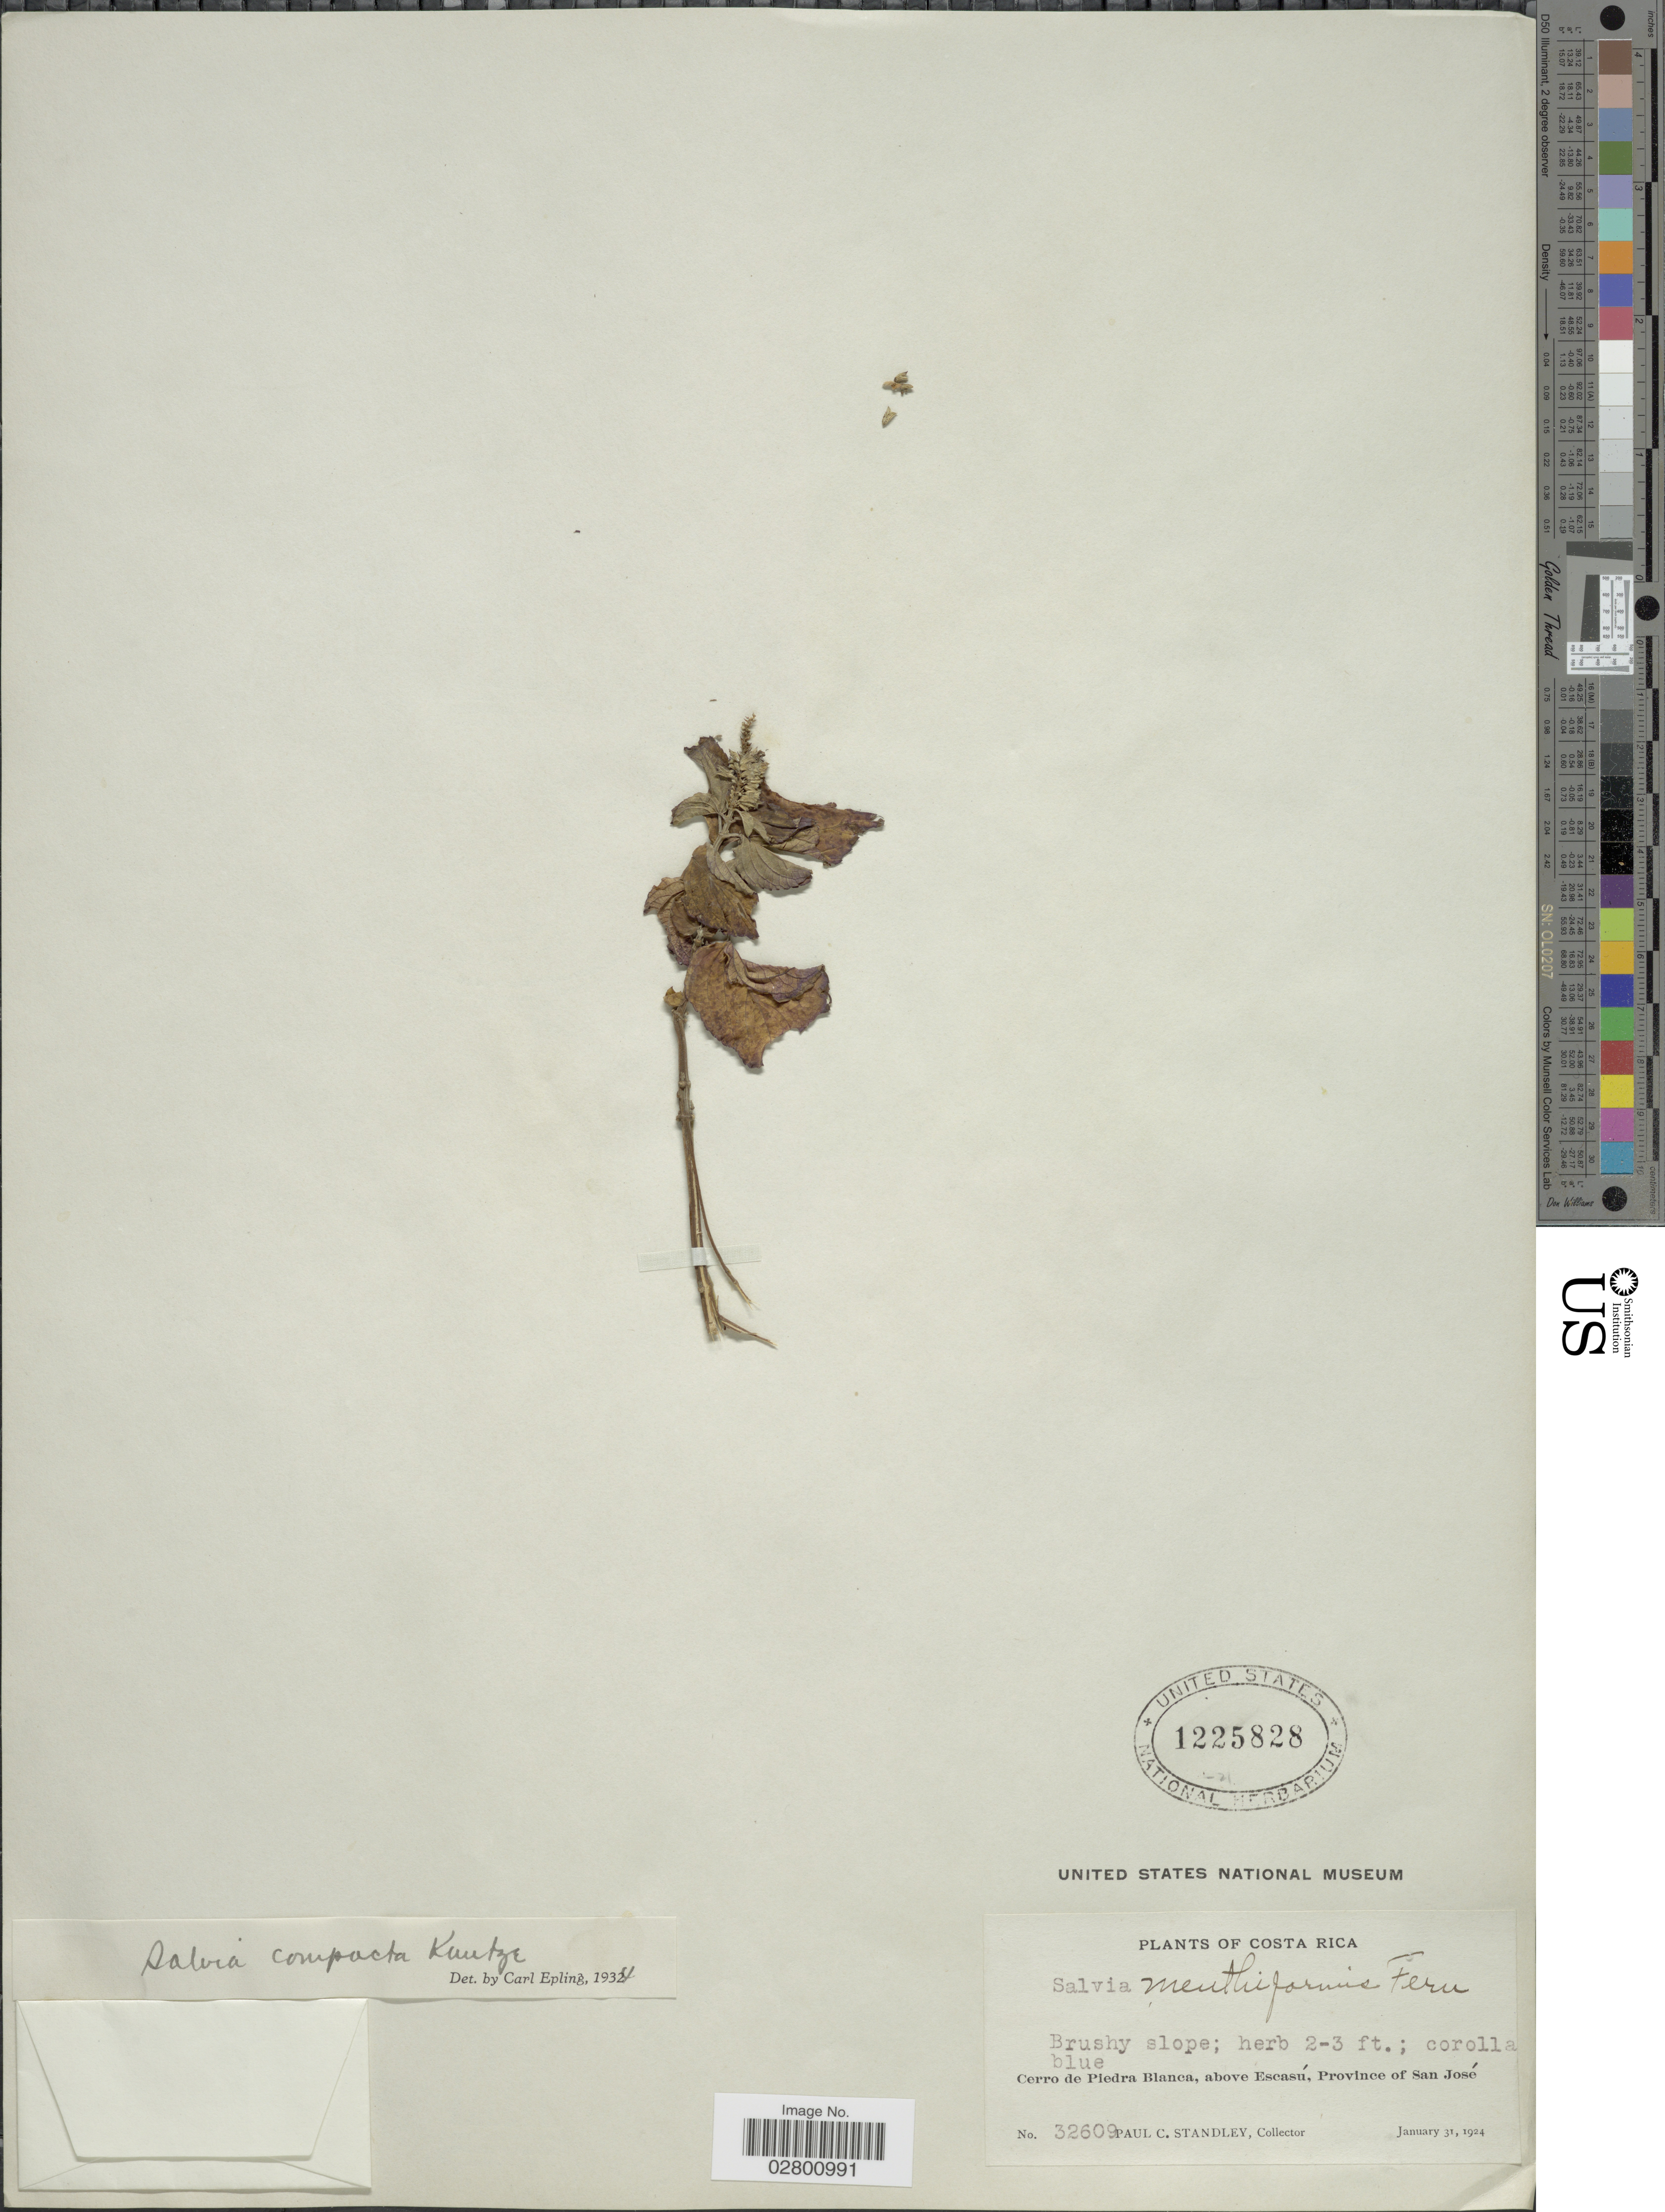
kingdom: Plantae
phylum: Tracheophyta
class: Magnoliopsida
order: Lamiales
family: Lamiaceae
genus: Salvia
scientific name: Salvia compacta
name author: Kuntze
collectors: P. C. Standley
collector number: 32609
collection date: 1924-01-31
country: Costa Rica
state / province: San José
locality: Cerro de Piedra Blanca, above Escasú.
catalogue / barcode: US 1225828